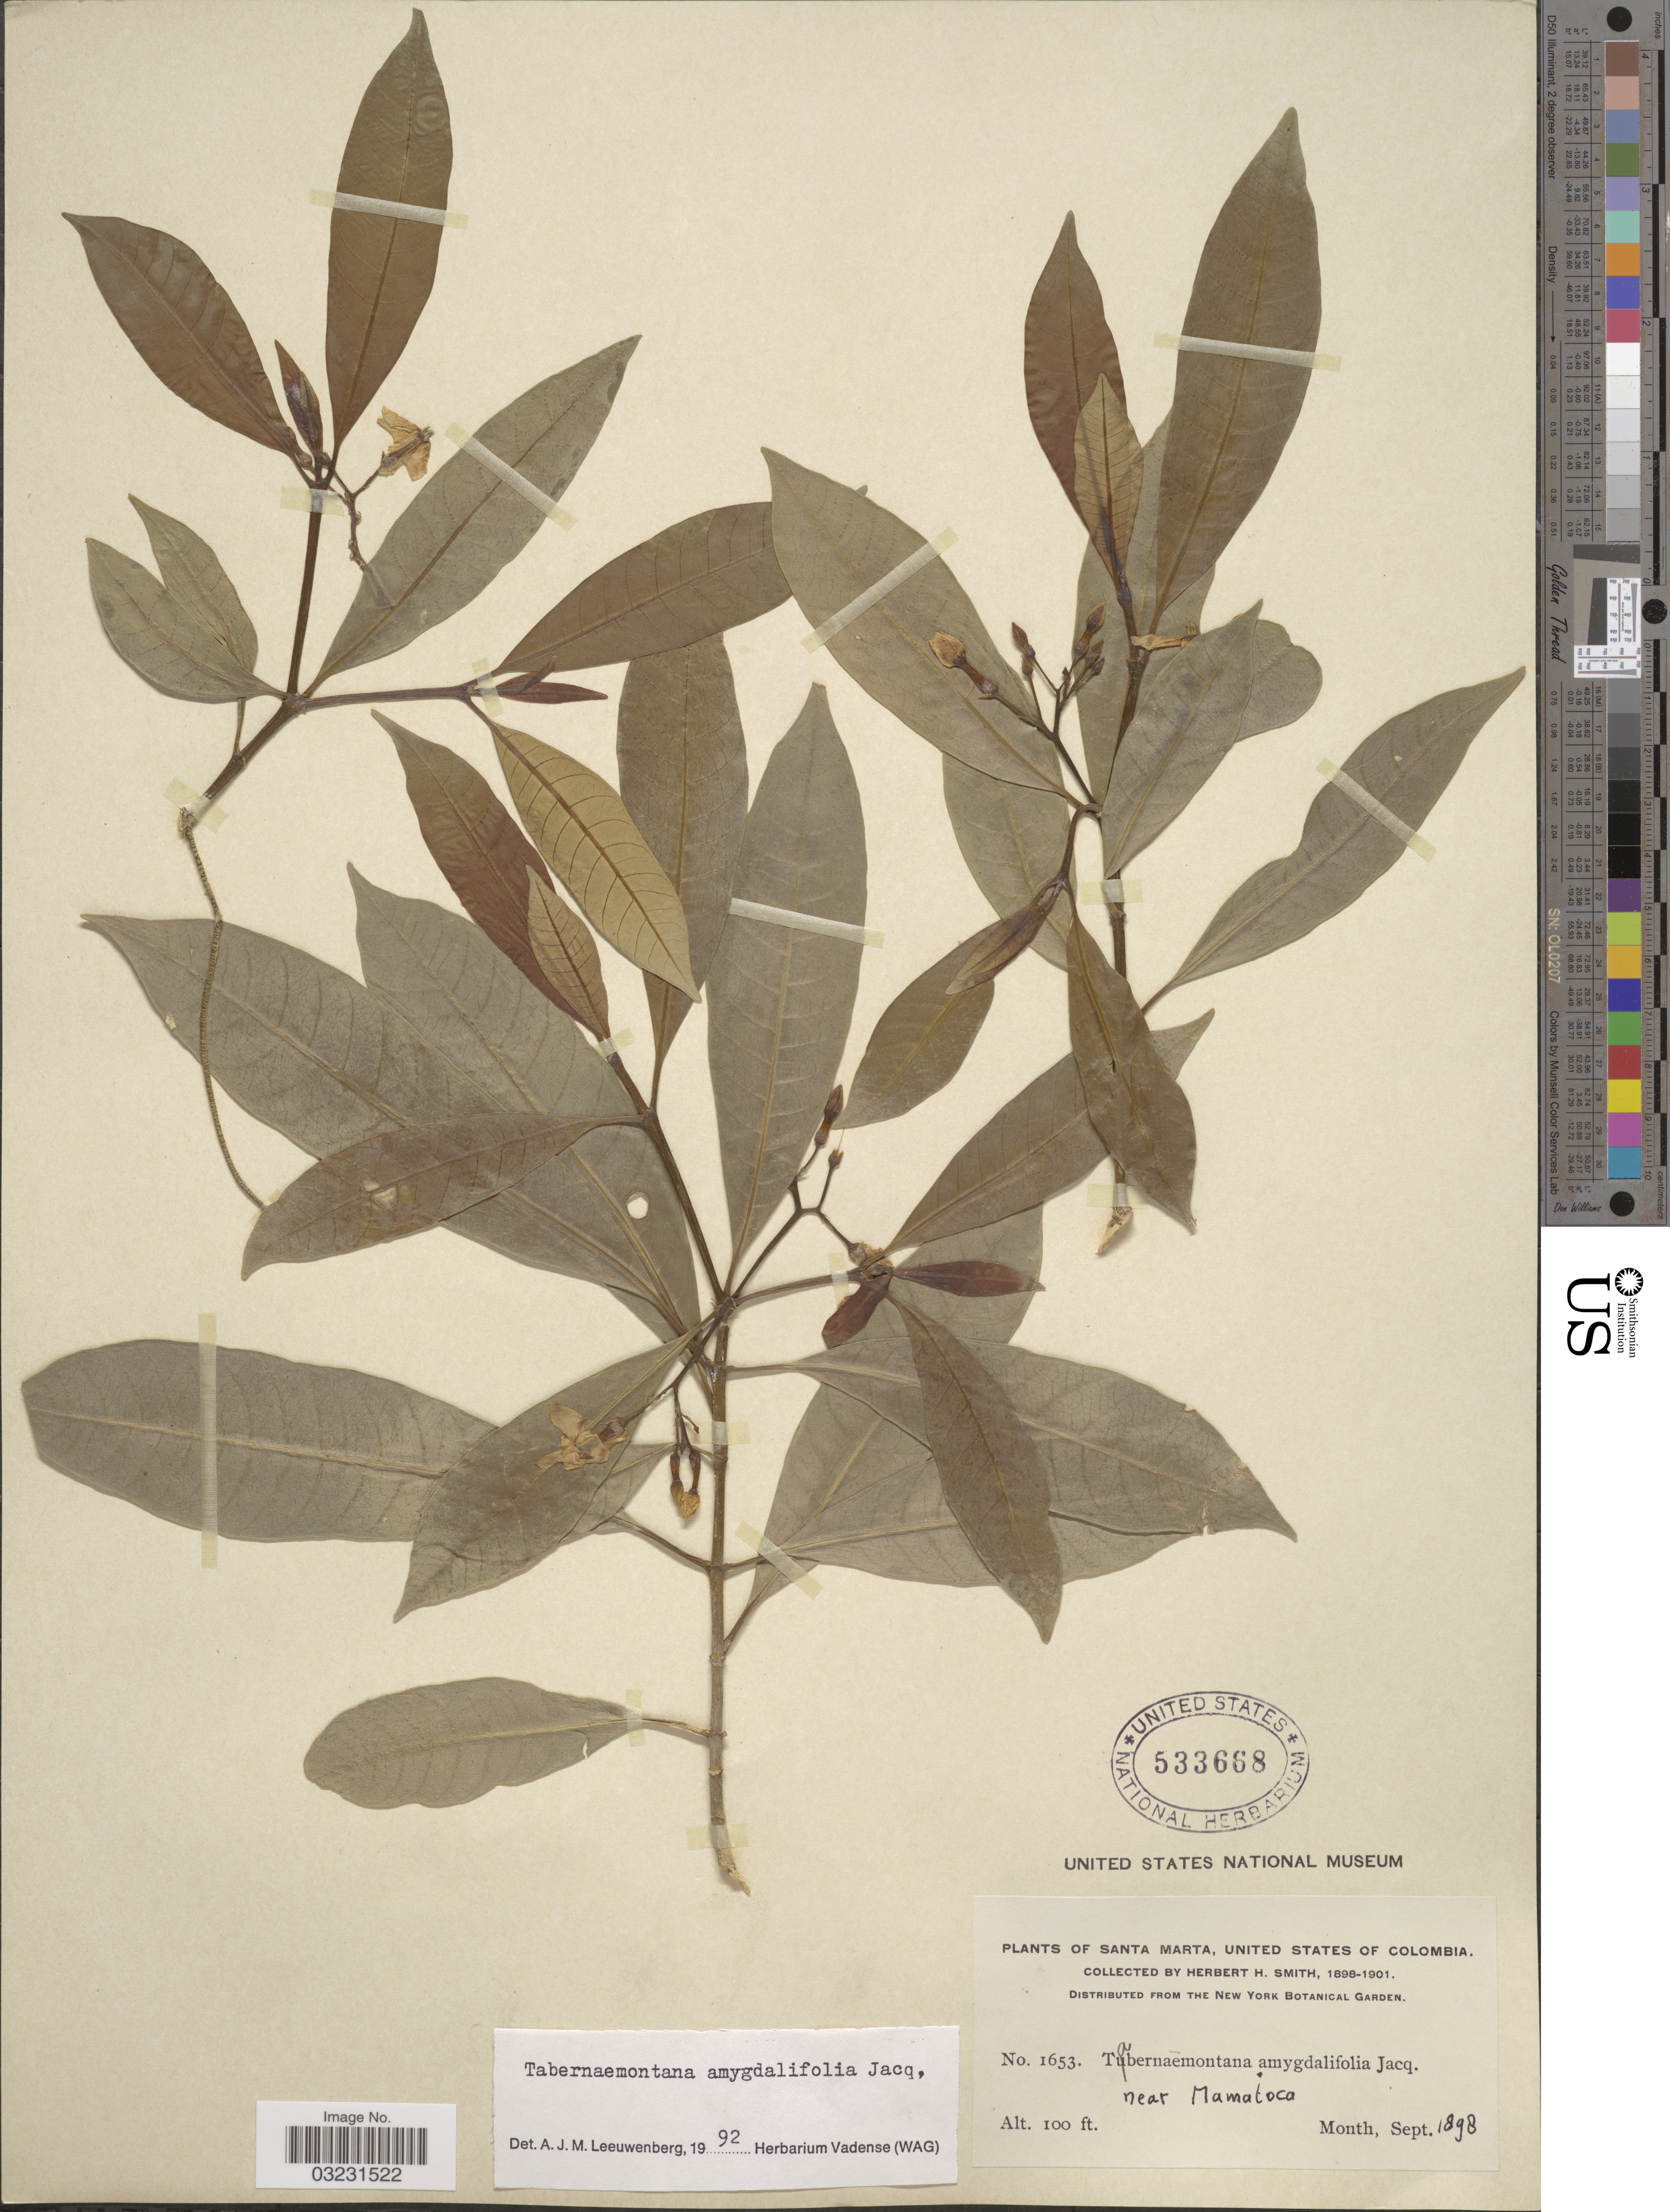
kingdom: Plantae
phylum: Tracheophyta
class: Magnoliopsida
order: Gentianales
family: Apocynaceae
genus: Tabernaemontana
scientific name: Tabernaemontana amygdalifolia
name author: Jacq.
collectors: Herbert H. Smith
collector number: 1653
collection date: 1898-09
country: Colombia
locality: Santa Marta, United States of Columbia. Near Mamatoca.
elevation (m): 30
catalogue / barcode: US 533668